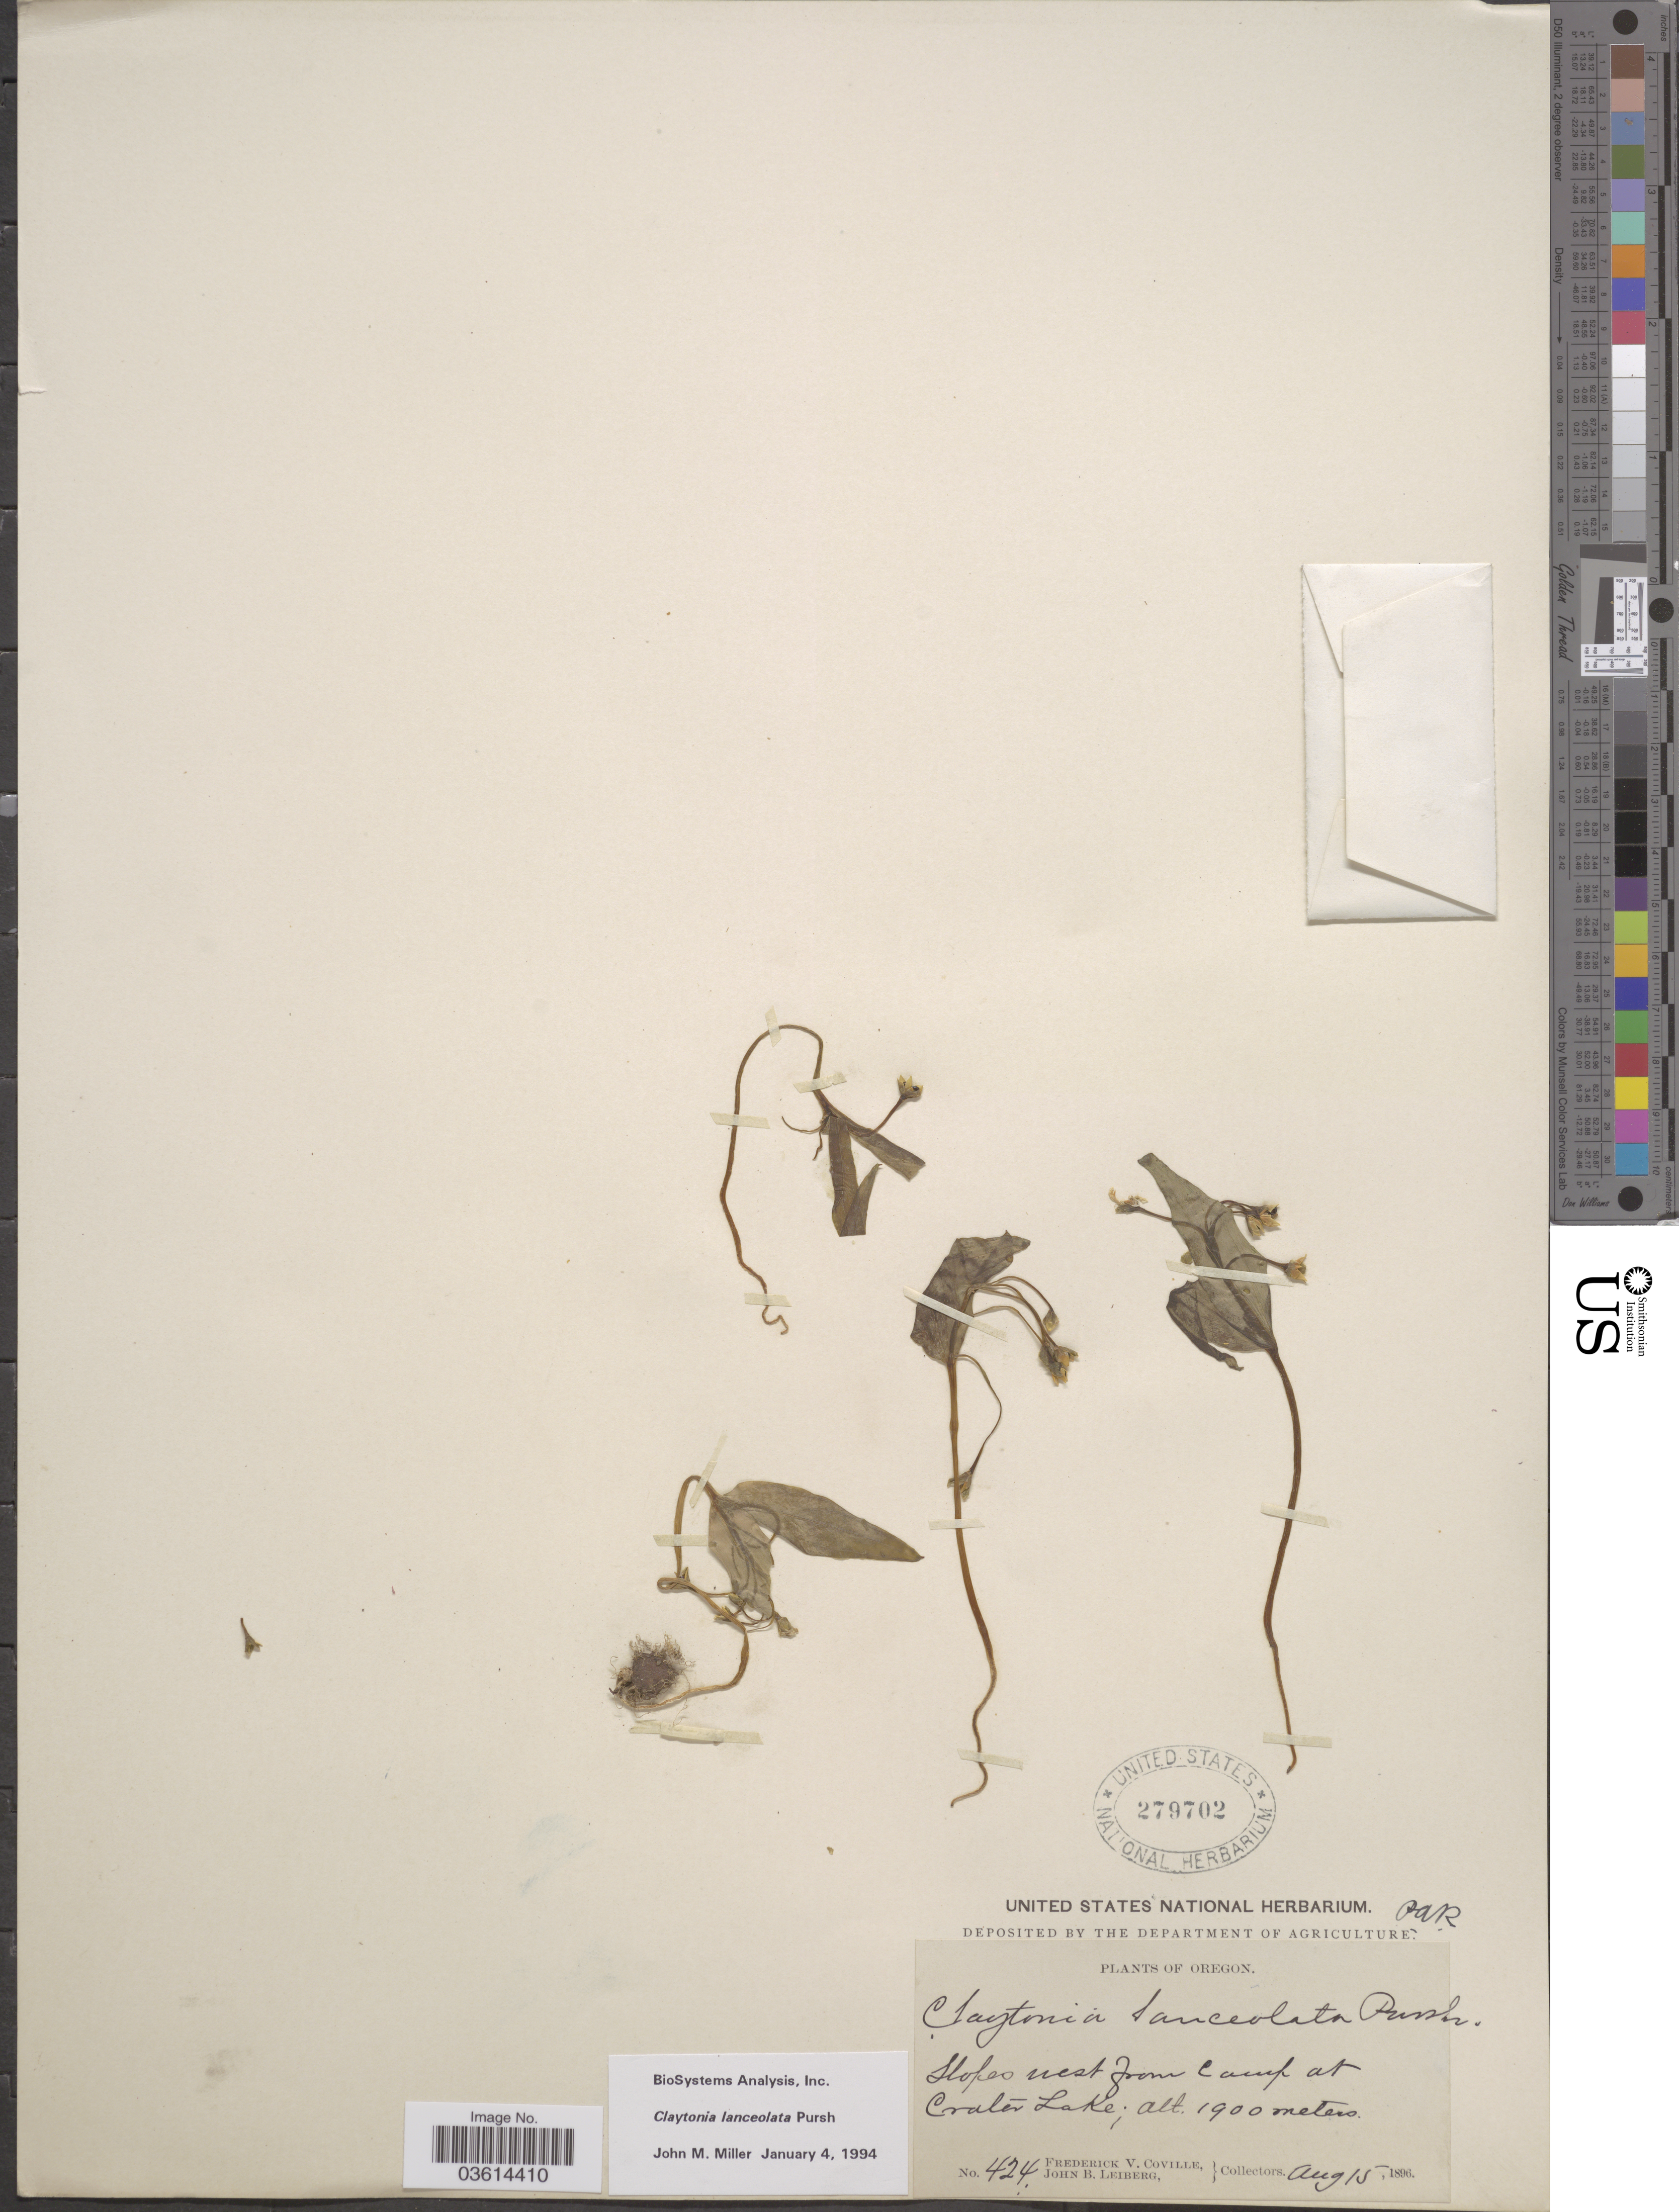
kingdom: Plantae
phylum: Tracheophyta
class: Magnoliopsida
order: Caryophyllales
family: Montiaceae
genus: Claytonia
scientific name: Claytonia lanceolata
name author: Pursh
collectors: F. V. Coville & J. B. Leiberg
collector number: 424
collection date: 1896-08-15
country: United States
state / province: Oregon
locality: Slopes west from camp at Crater Lake.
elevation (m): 1900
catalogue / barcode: US 279702